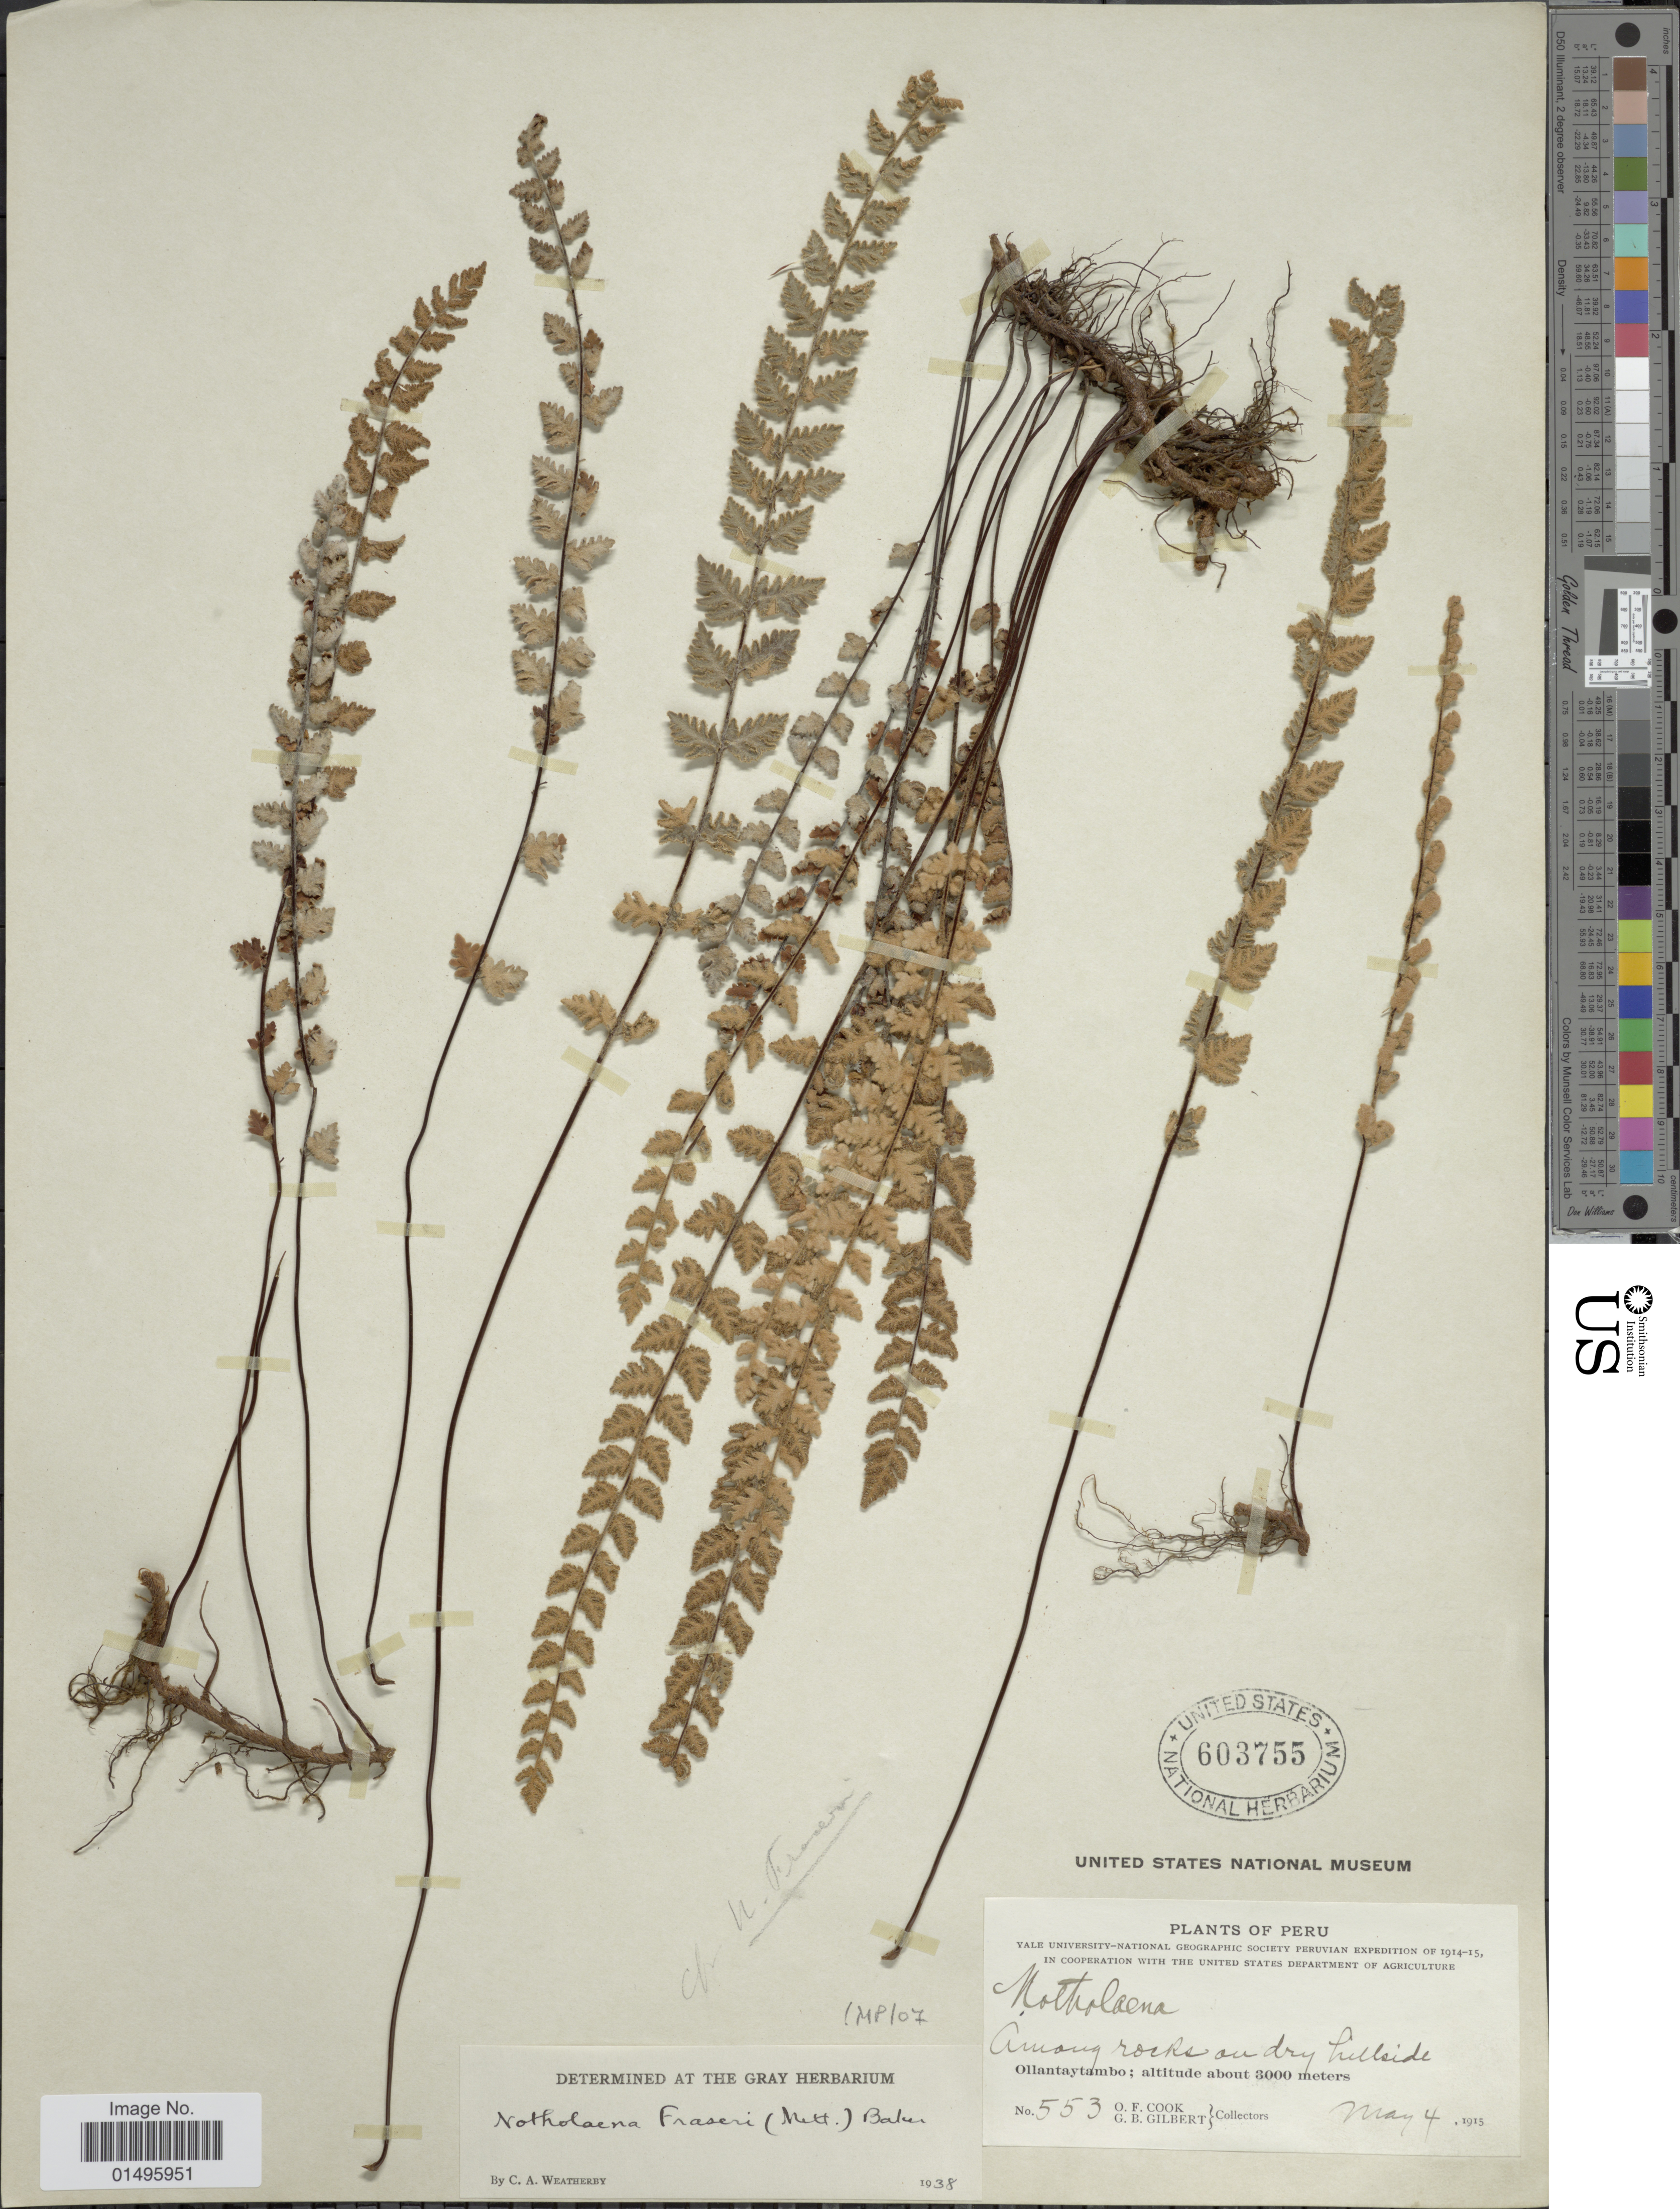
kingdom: Plantae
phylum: Tracheophyta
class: Polypodiopsida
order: Polypodiales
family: Pteridaceae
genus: Notholaena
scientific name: Notholaena fraseri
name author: (Mett.) Baker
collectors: O. F. Cook & G. B. Gilbert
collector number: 553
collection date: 1915-05-04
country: Peru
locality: Peru, Ollantaytambo.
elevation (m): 3000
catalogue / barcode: US 603755